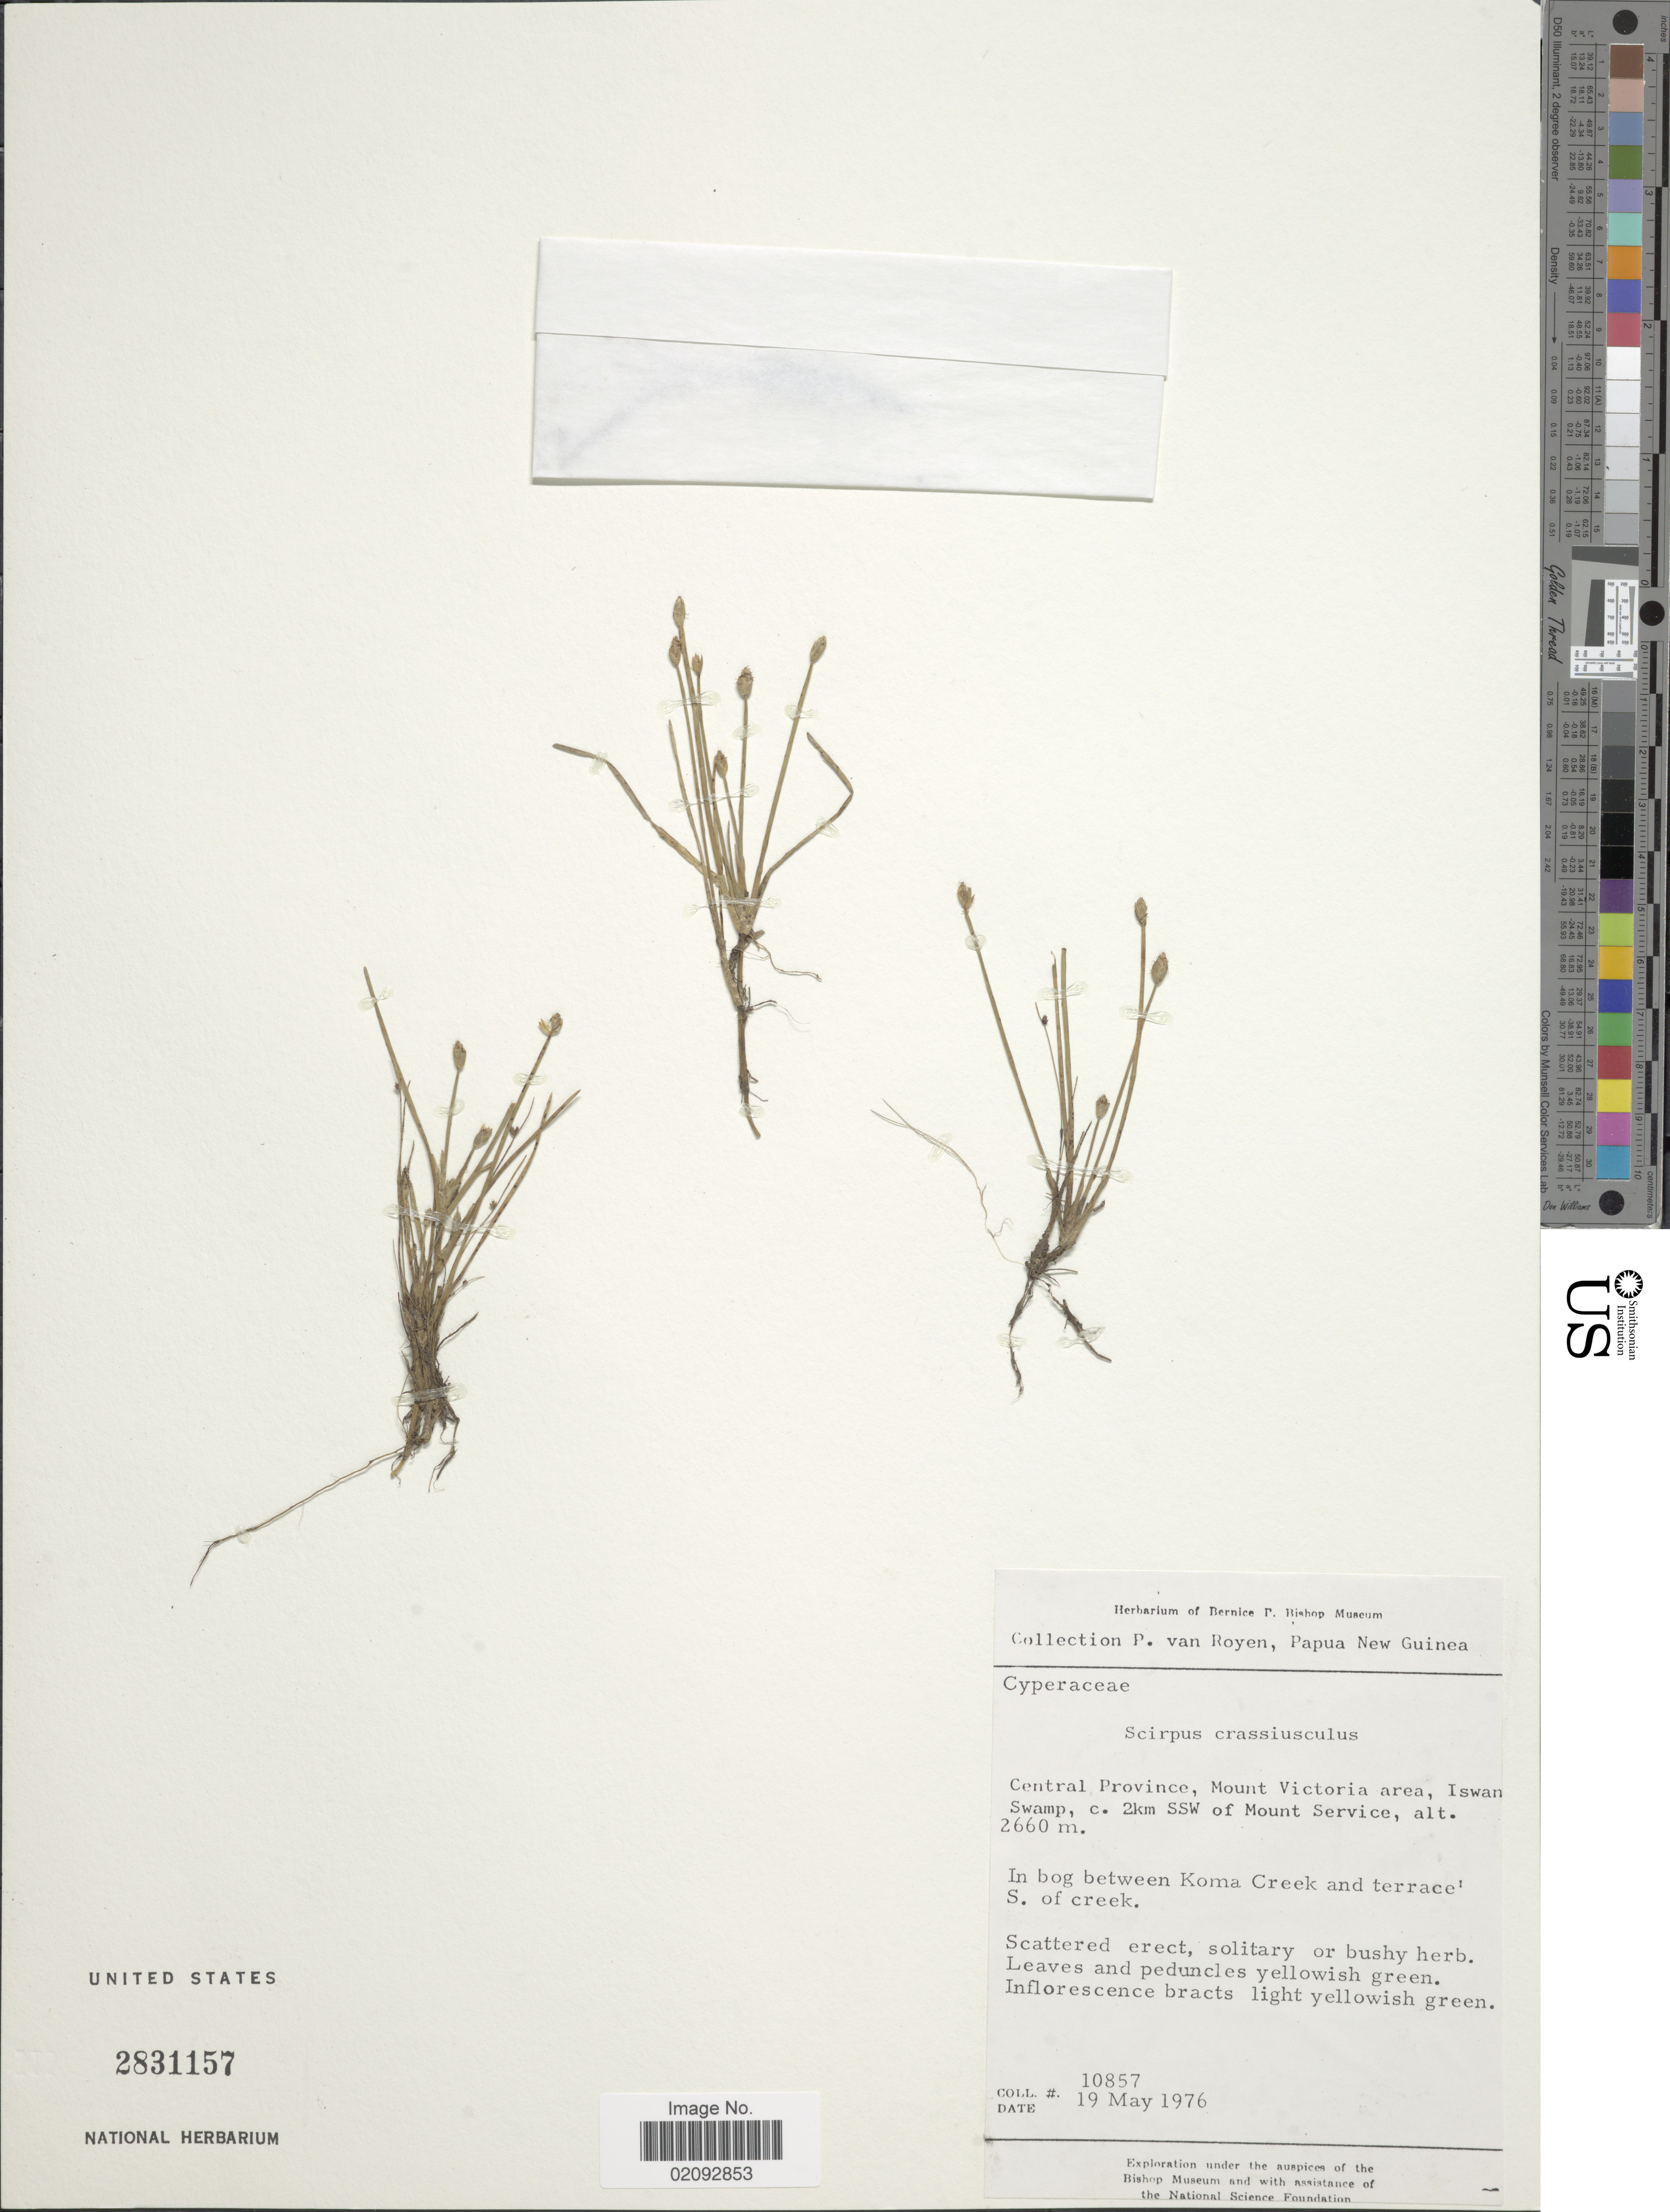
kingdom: Plantae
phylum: Tracheophyta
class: Liliopsida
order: Poales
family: Cyperaceae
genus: Isolepis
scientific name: Isolepis crassiuscula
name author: Hook. f.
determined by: Strong, Mark T., (BOT), Smithsonian Institution - National Museum of Natural History (UNITED STATES)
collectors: P. van Royen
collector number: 10857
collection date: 1976-05-19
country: Papua New Guinea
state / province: Central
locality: Mount Victoria area, Iswan Swamp, c. 2km SSW of Mount Service, In bog between Koma Creek and terrace'S of creek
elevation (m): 2660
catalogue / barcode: US 2831157